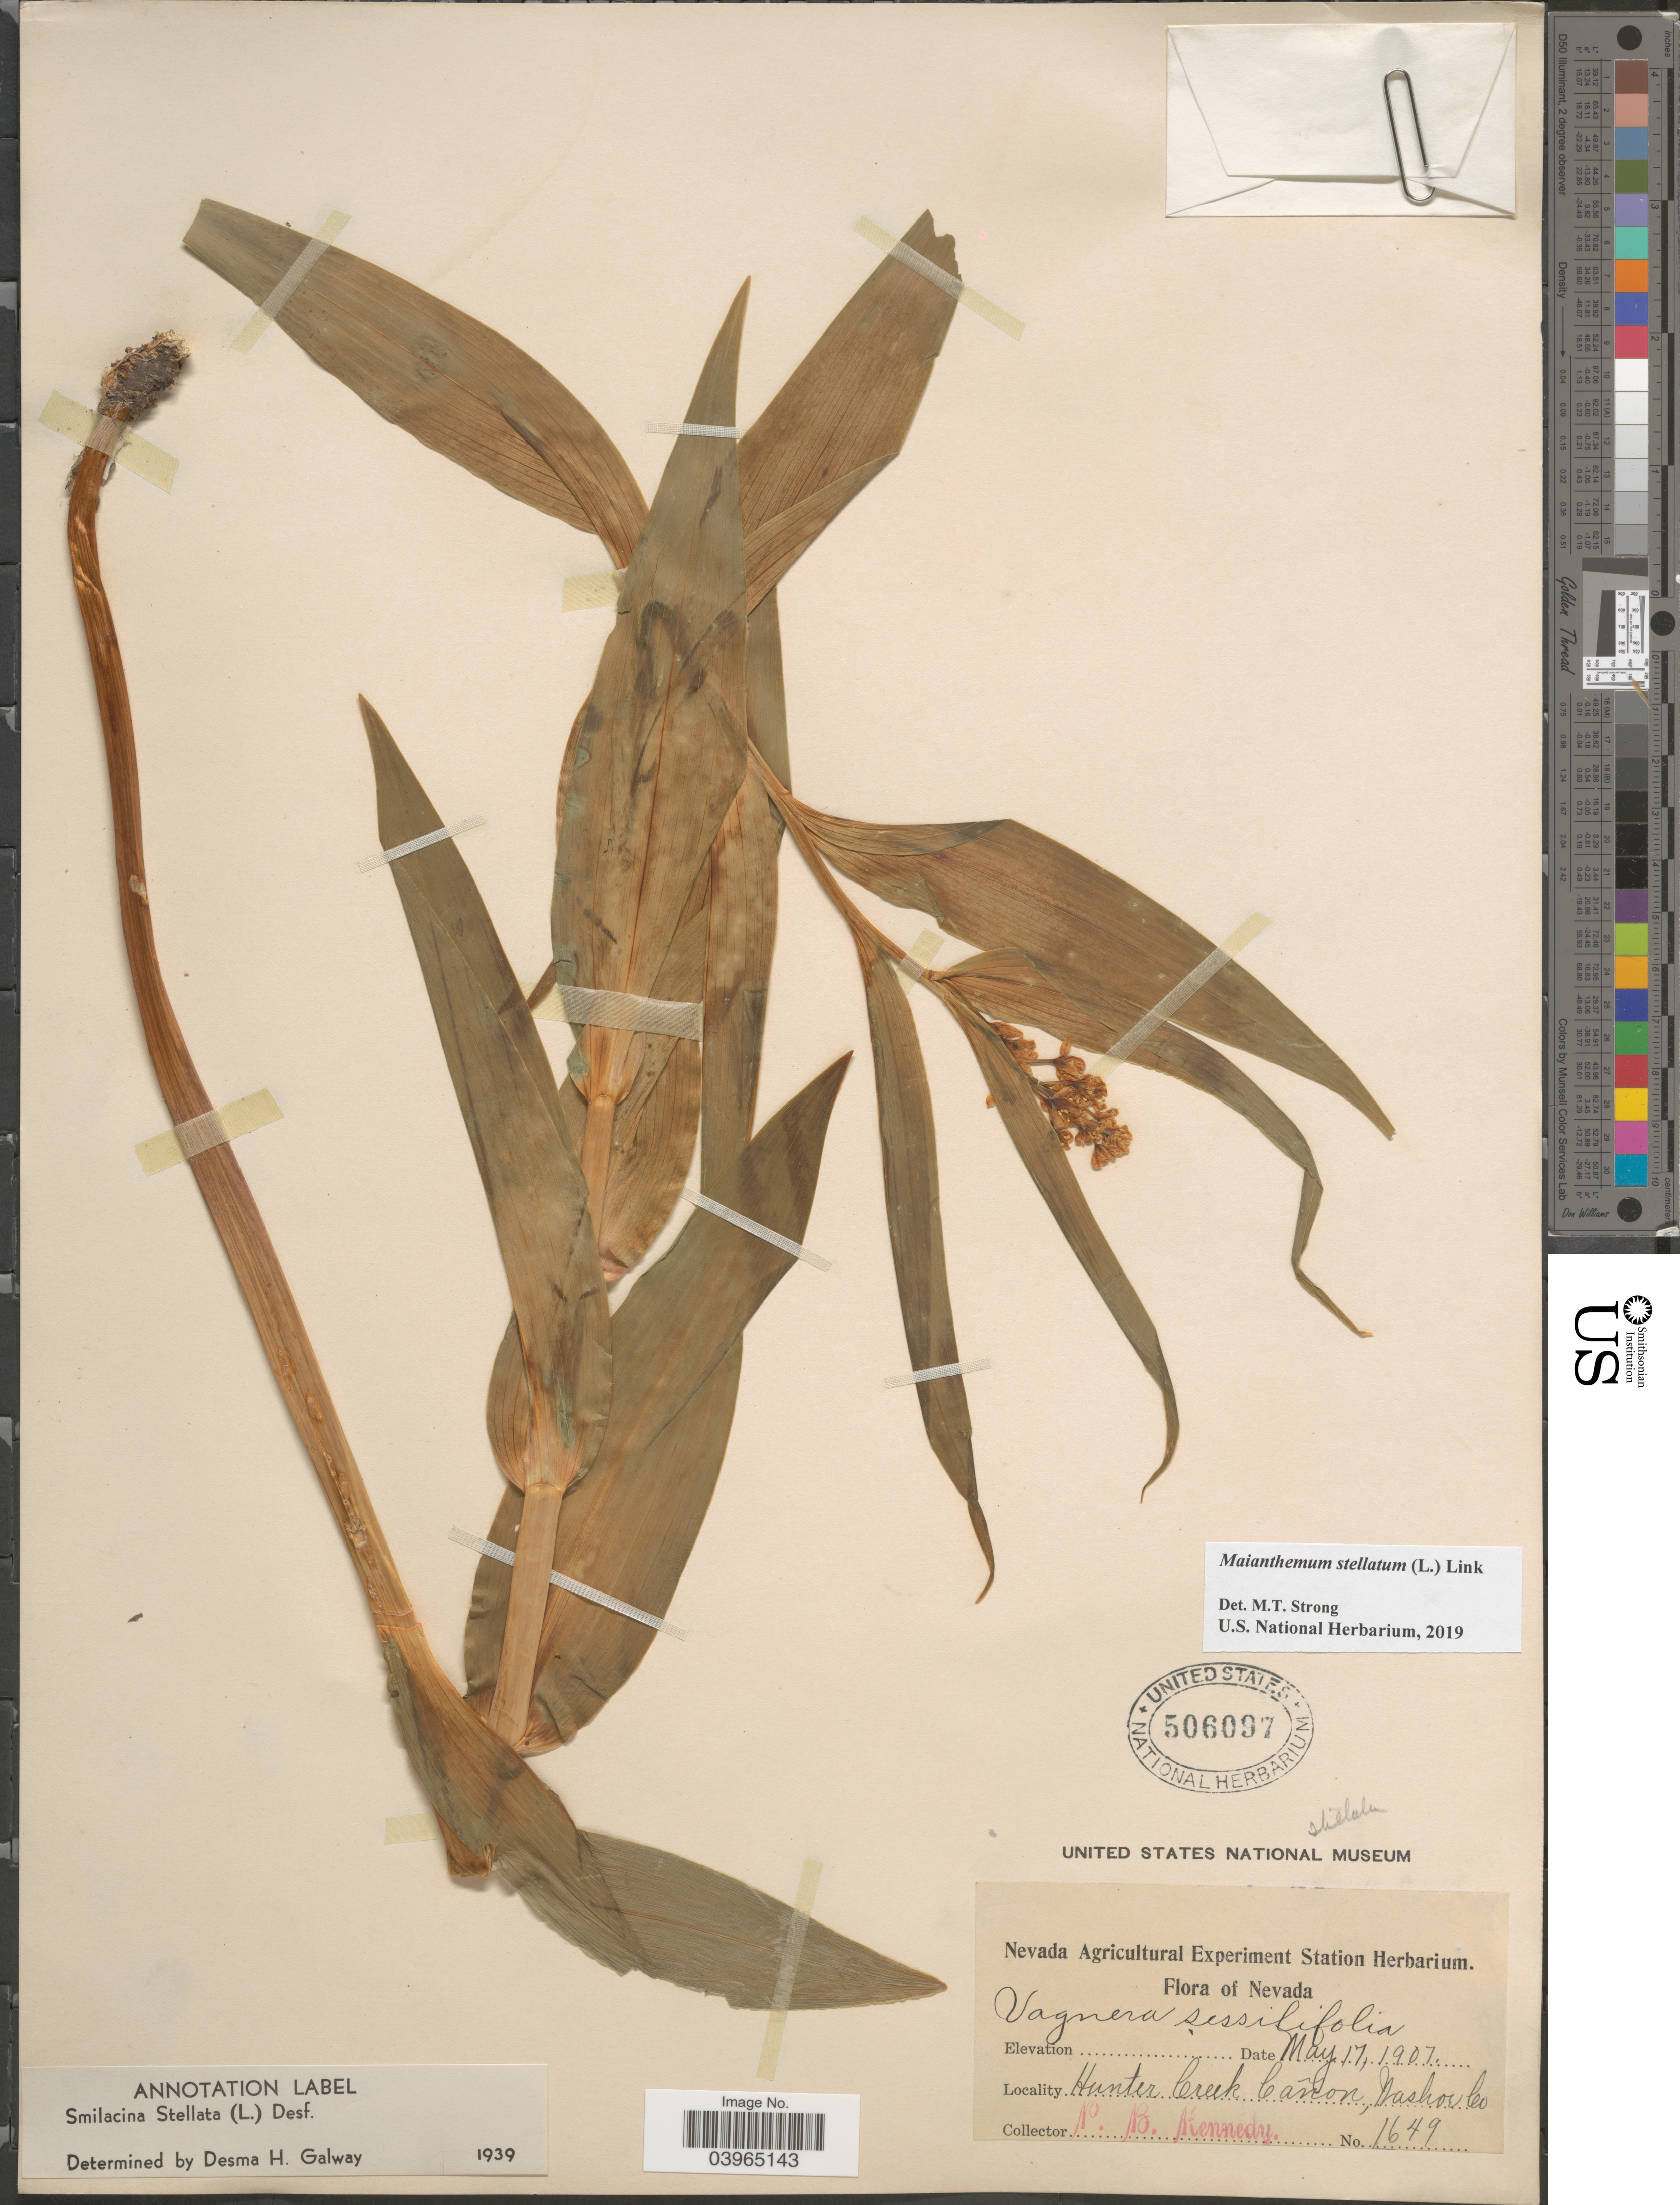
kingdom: Plantae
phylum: Tracheophyta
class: Liliopsida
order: Asparagales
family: Asparagaceae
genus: Maianthemum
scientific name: Maianthemum stellatum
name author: (L.) Link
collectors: P. B. Kennedy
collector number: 1649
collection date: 1907-05-17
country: United States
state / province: Nevada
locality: Hunter Creek Cañon, Washoe Co.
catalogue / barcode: US 506097